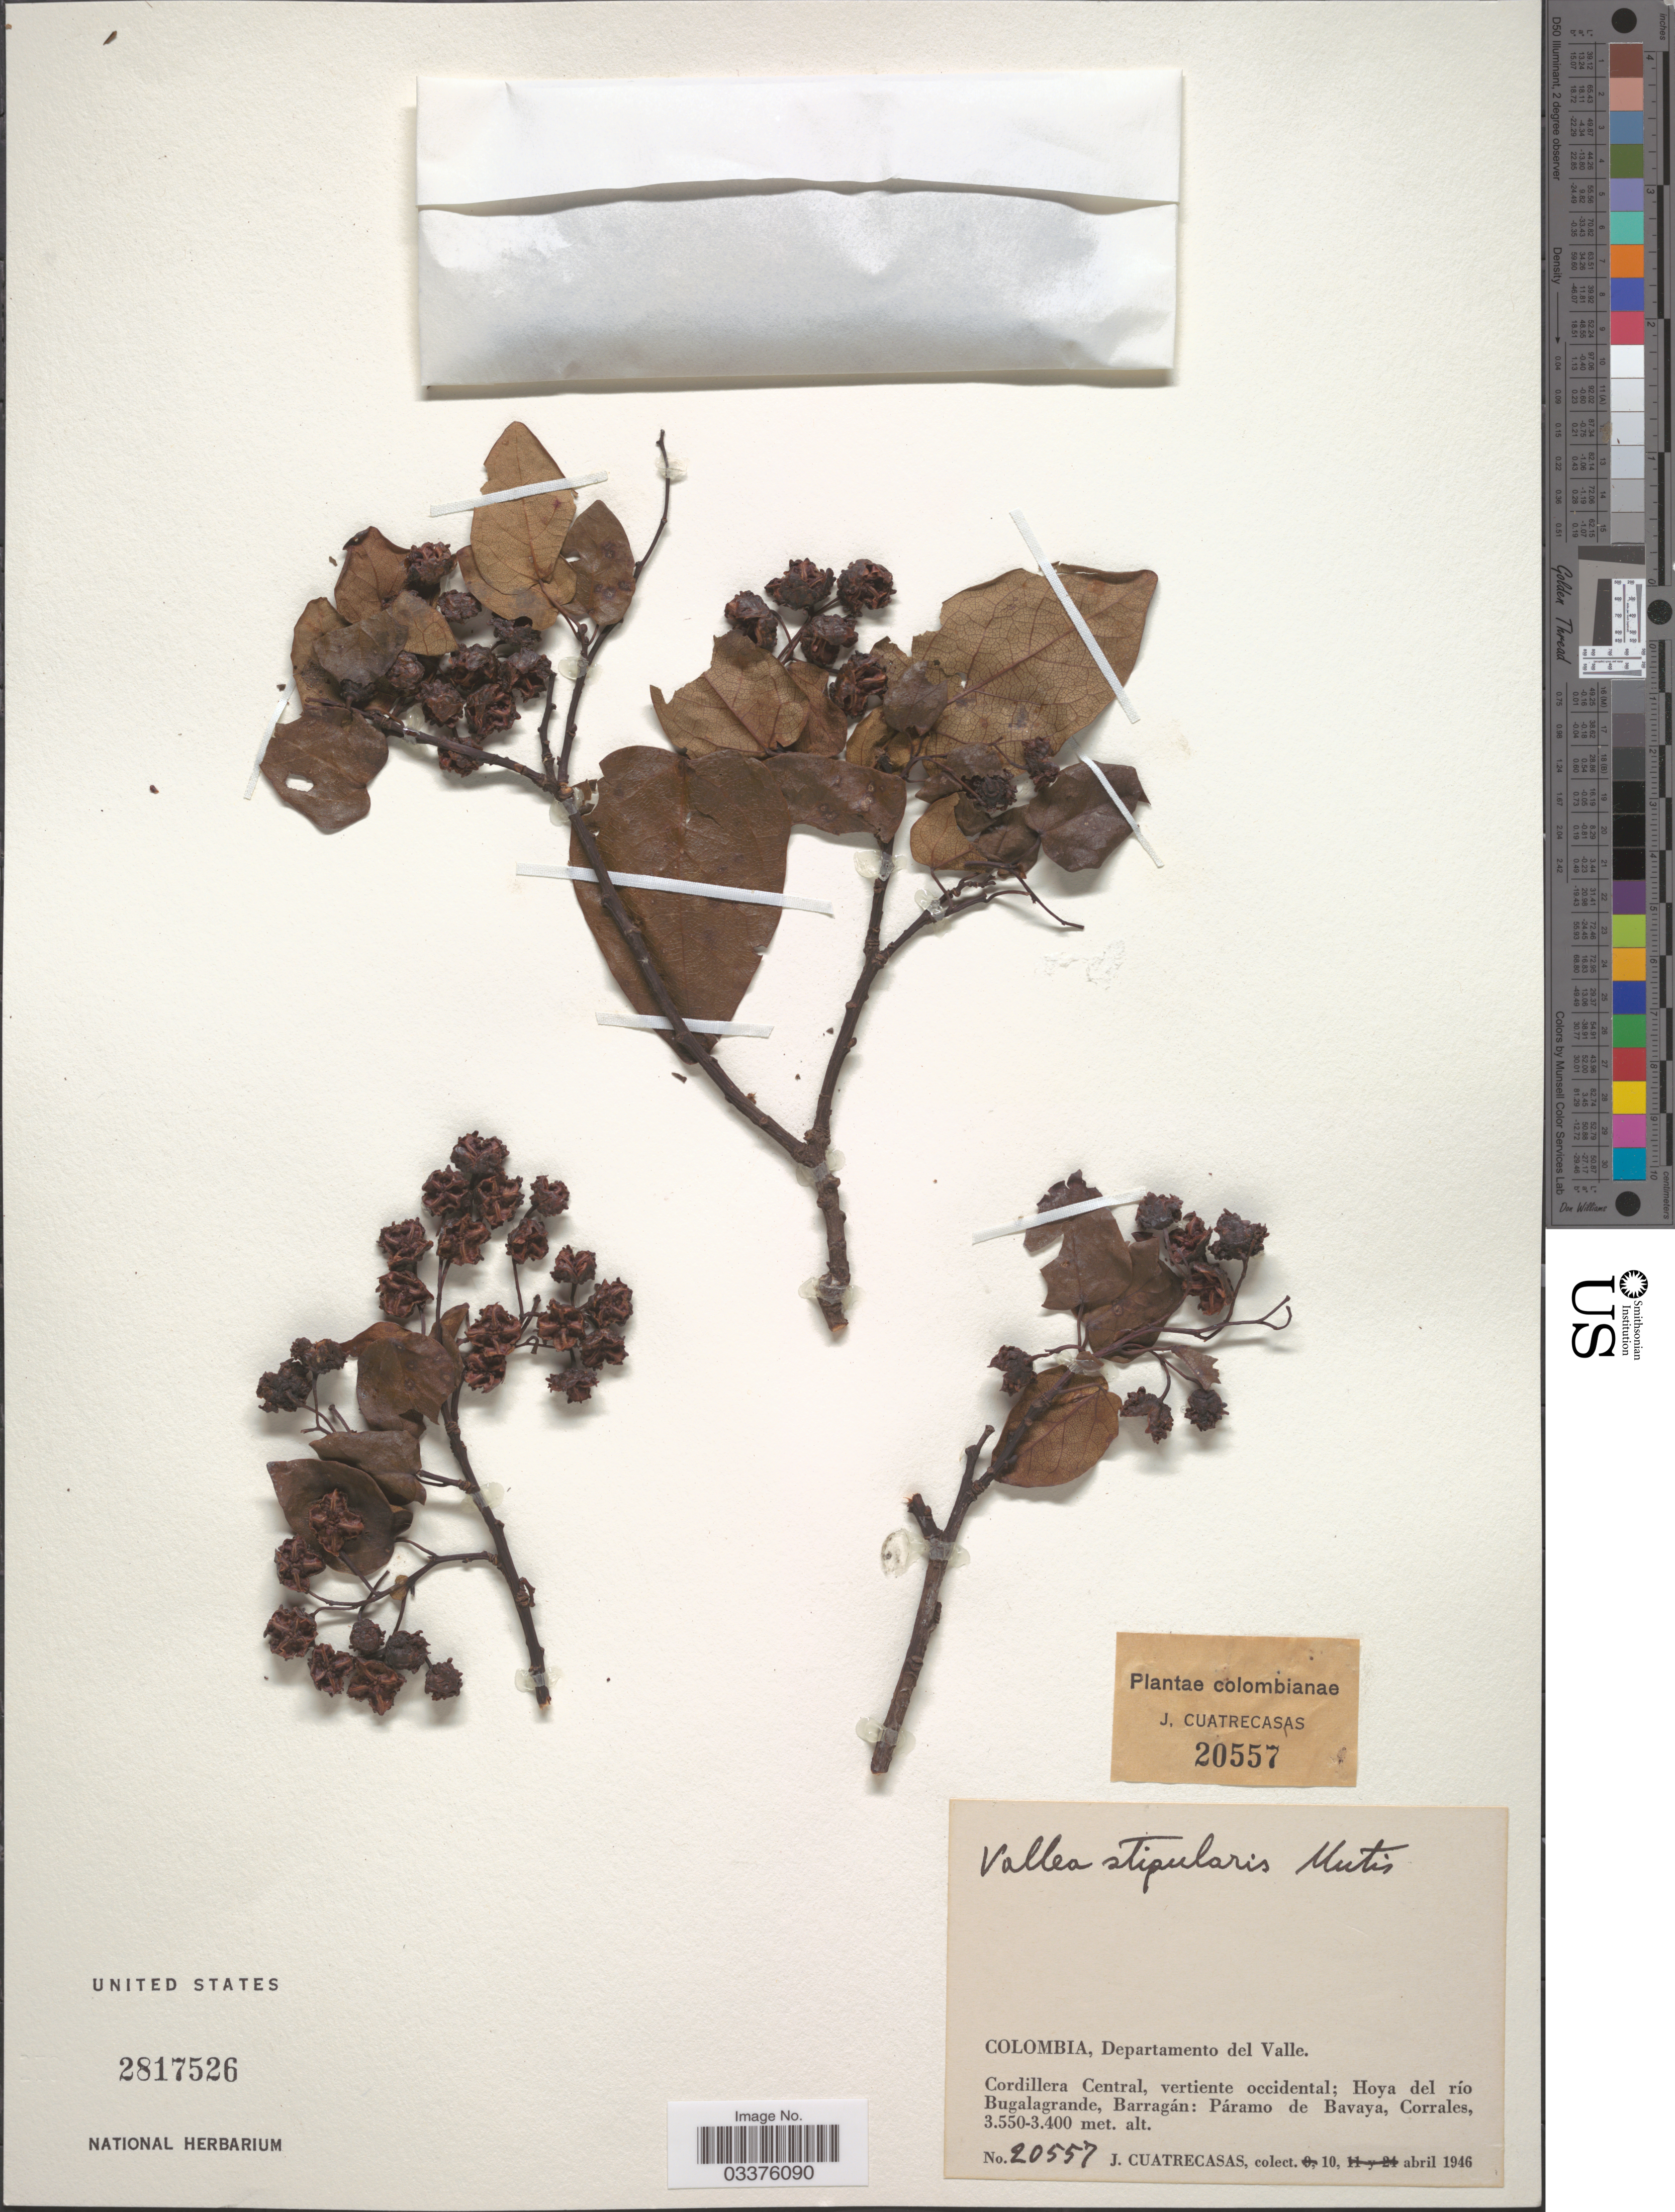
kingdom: Plantae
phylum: Tracheophyta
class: Magnoliopsida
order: Oxalidales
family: Elaeocarpaceae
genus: Vallea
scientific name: Vallea stipularis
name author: L. f.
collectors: J. Cuatrecasas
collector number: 20557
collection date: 1946-04-10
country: Colombia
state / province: Valle del Cauca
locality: Departamento del Valle, Cordillera Central, vertiente occidental; Hoya del río Bugalagrande, Barragán: Páramo de Bavaya, Corrales.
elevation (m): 3400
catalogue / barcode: US 2817526